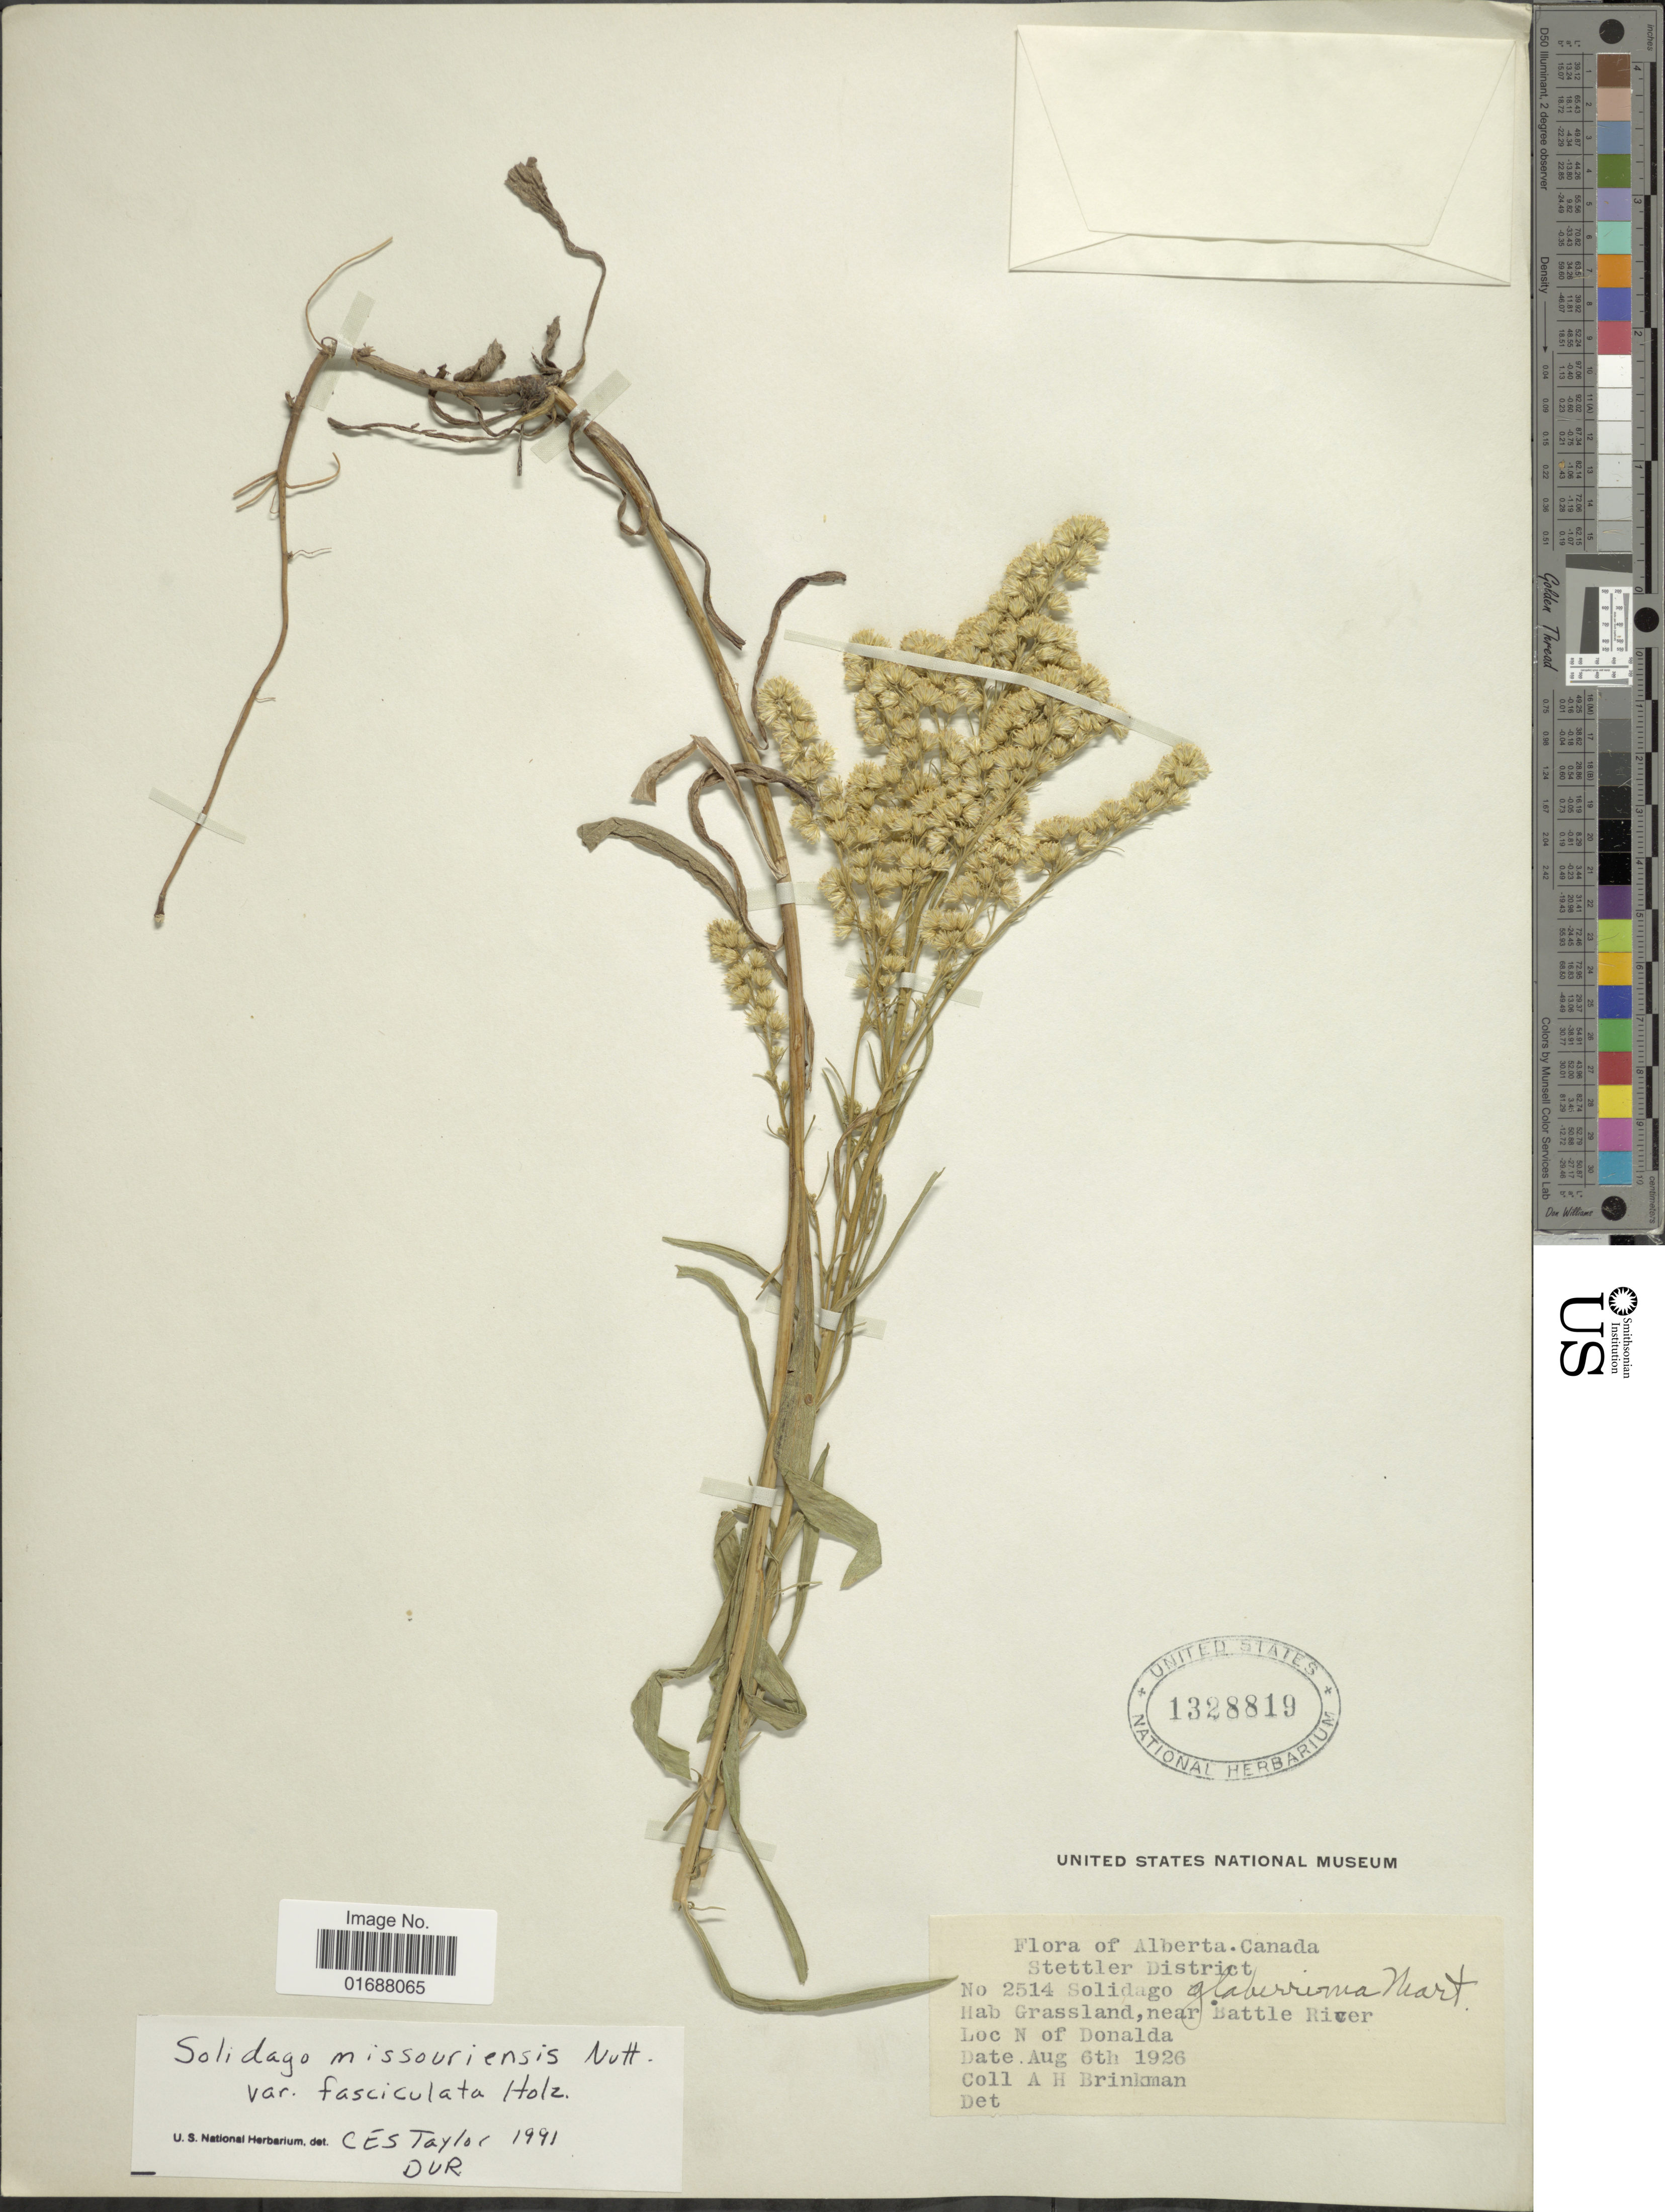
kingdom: Plantae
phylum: Tracheophyta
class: Magnoliopsida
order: Asterales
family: Asteraceae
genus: Solidago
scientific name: Solidago missouriensis var. fasciculata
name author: Holz.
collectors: A. Brinkman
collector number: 2514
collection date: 1926-08-06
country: Canada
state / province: Alberta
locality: Alberta, Canada. Grassland, near Battle River. N of Donaldo.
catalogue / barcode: US 1328819